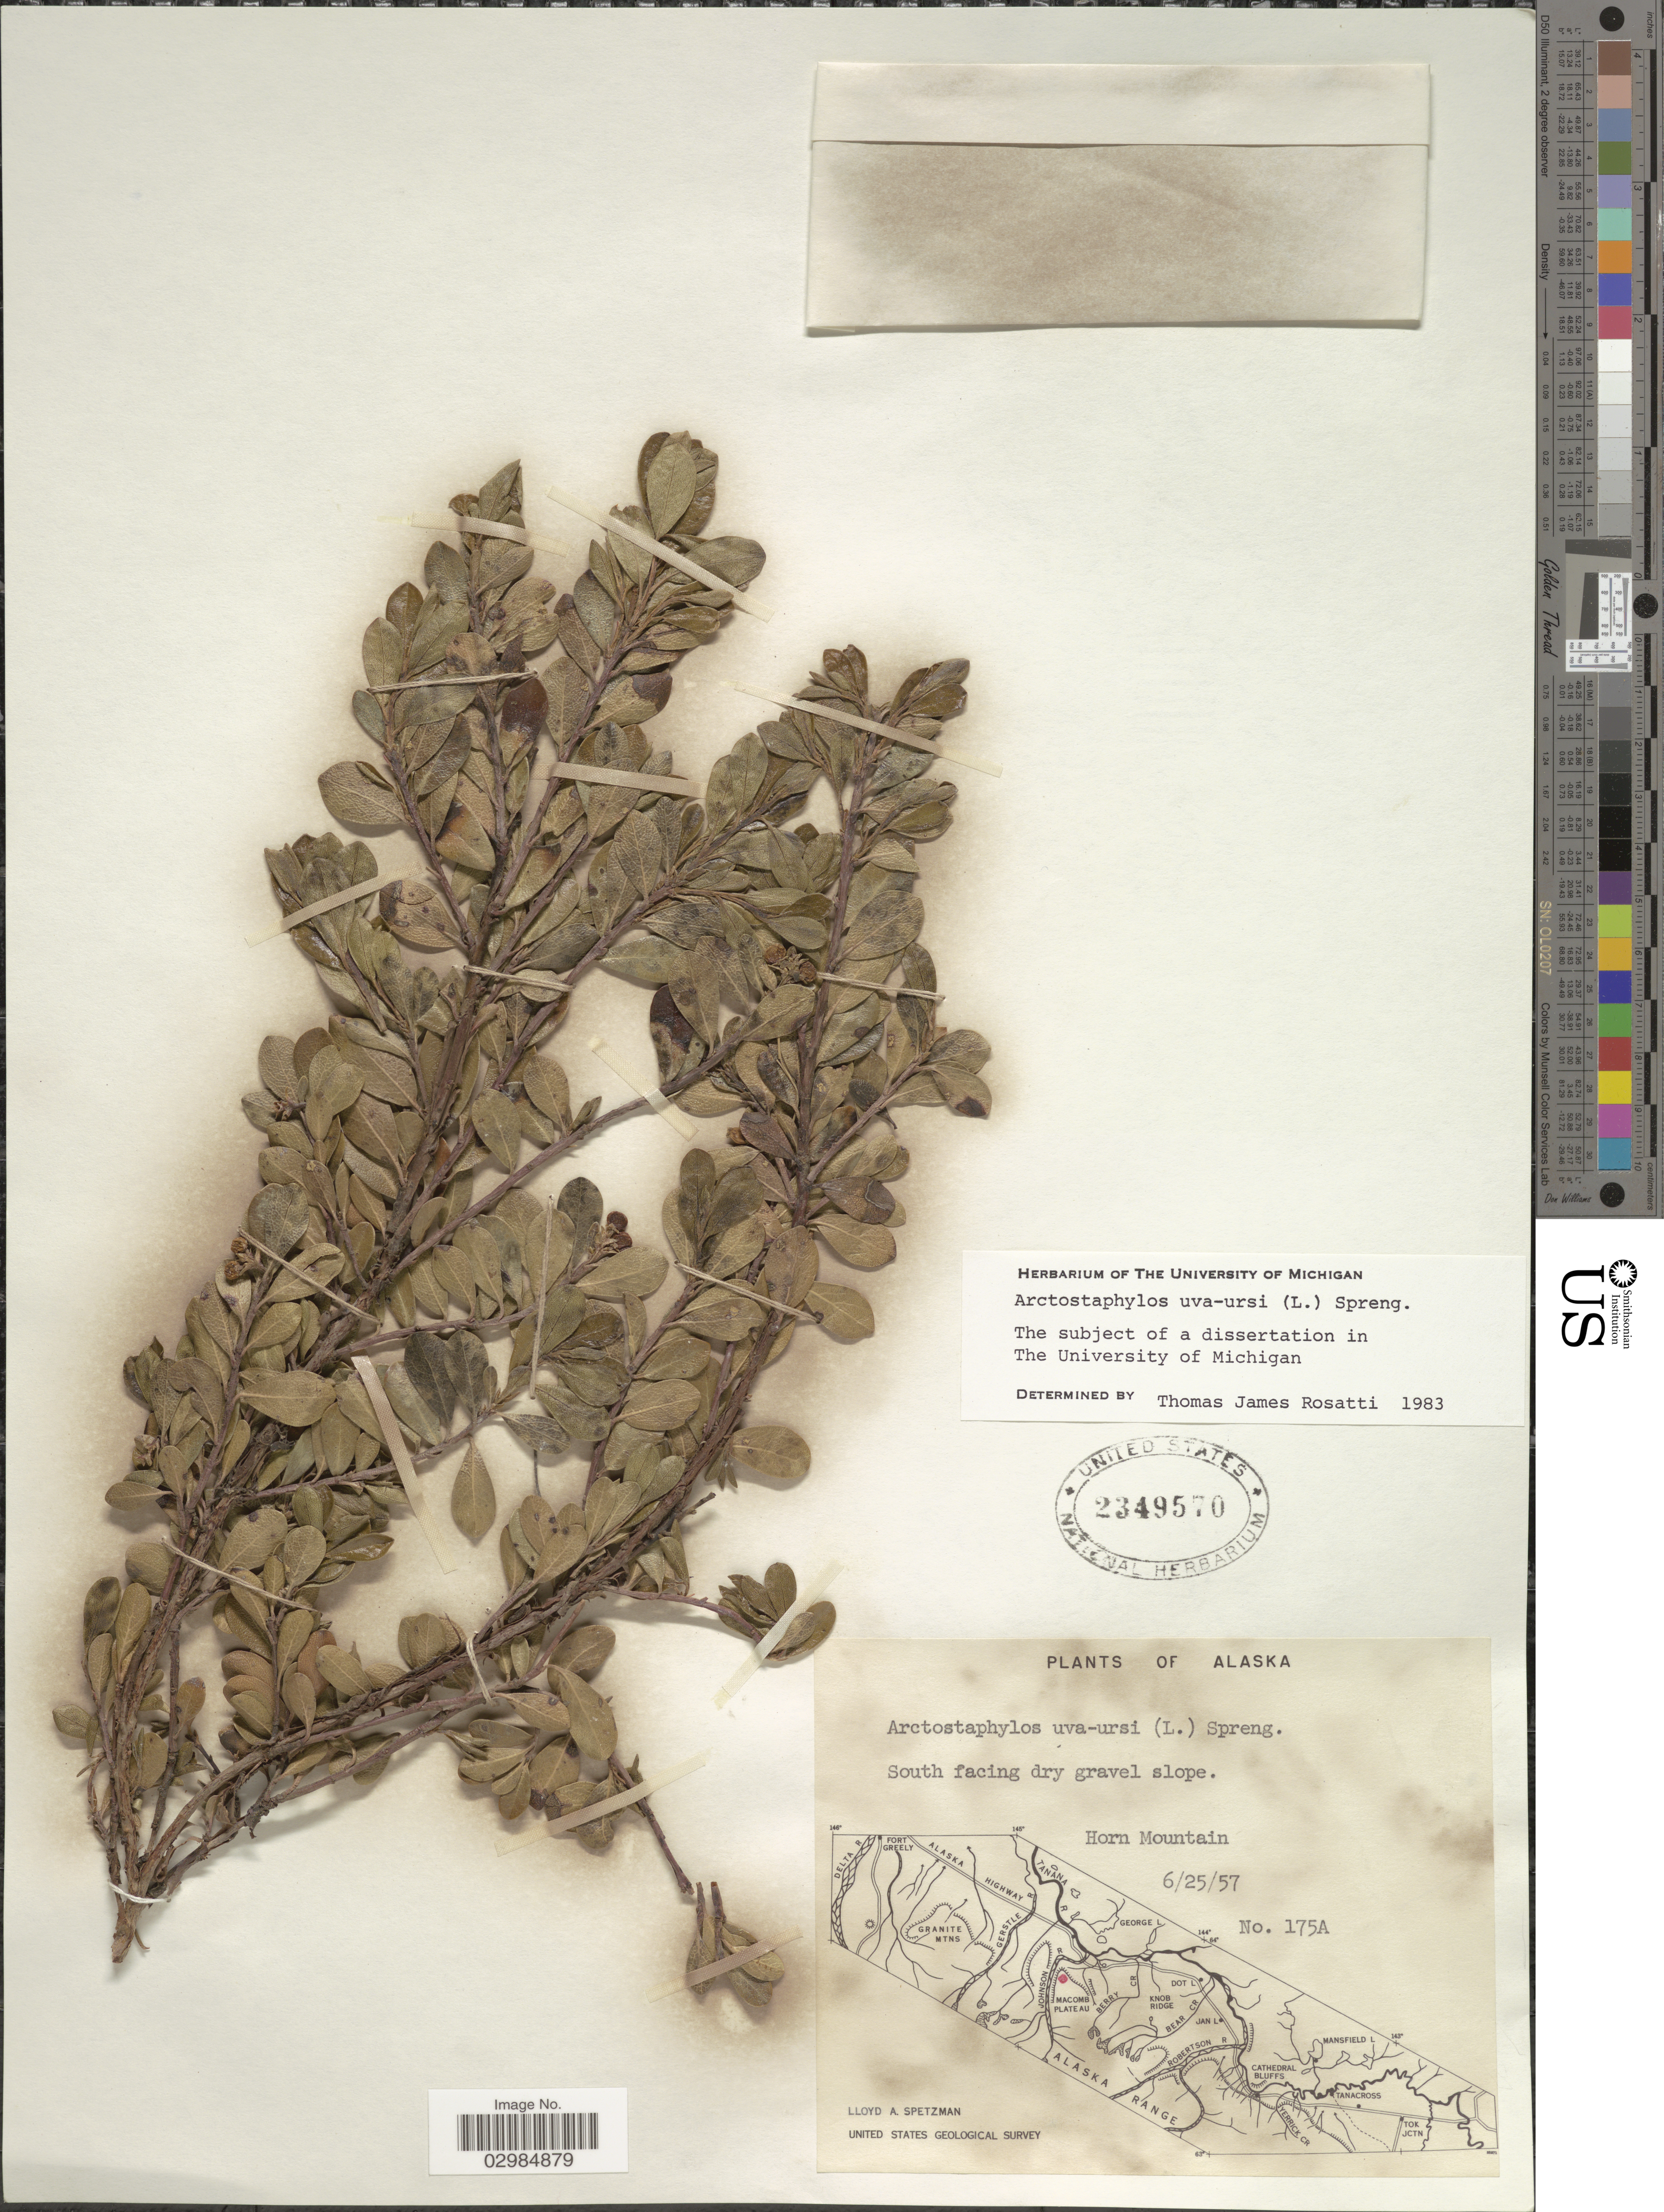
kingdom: Plantae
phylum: Tracheophyta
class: Magnoliopsida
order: Ericales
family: Ericaceae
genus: Arctostaphylos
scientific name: Arctostaphylos uva-ursi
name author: (L.) Spreng.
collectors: L. Spetzman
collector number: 175A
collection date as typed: Transcribed d/m/y: 25/6/57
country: United States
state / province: Alaska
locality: South-facing dry gravel slope. Horn Mountain.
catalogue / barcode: US 2349570